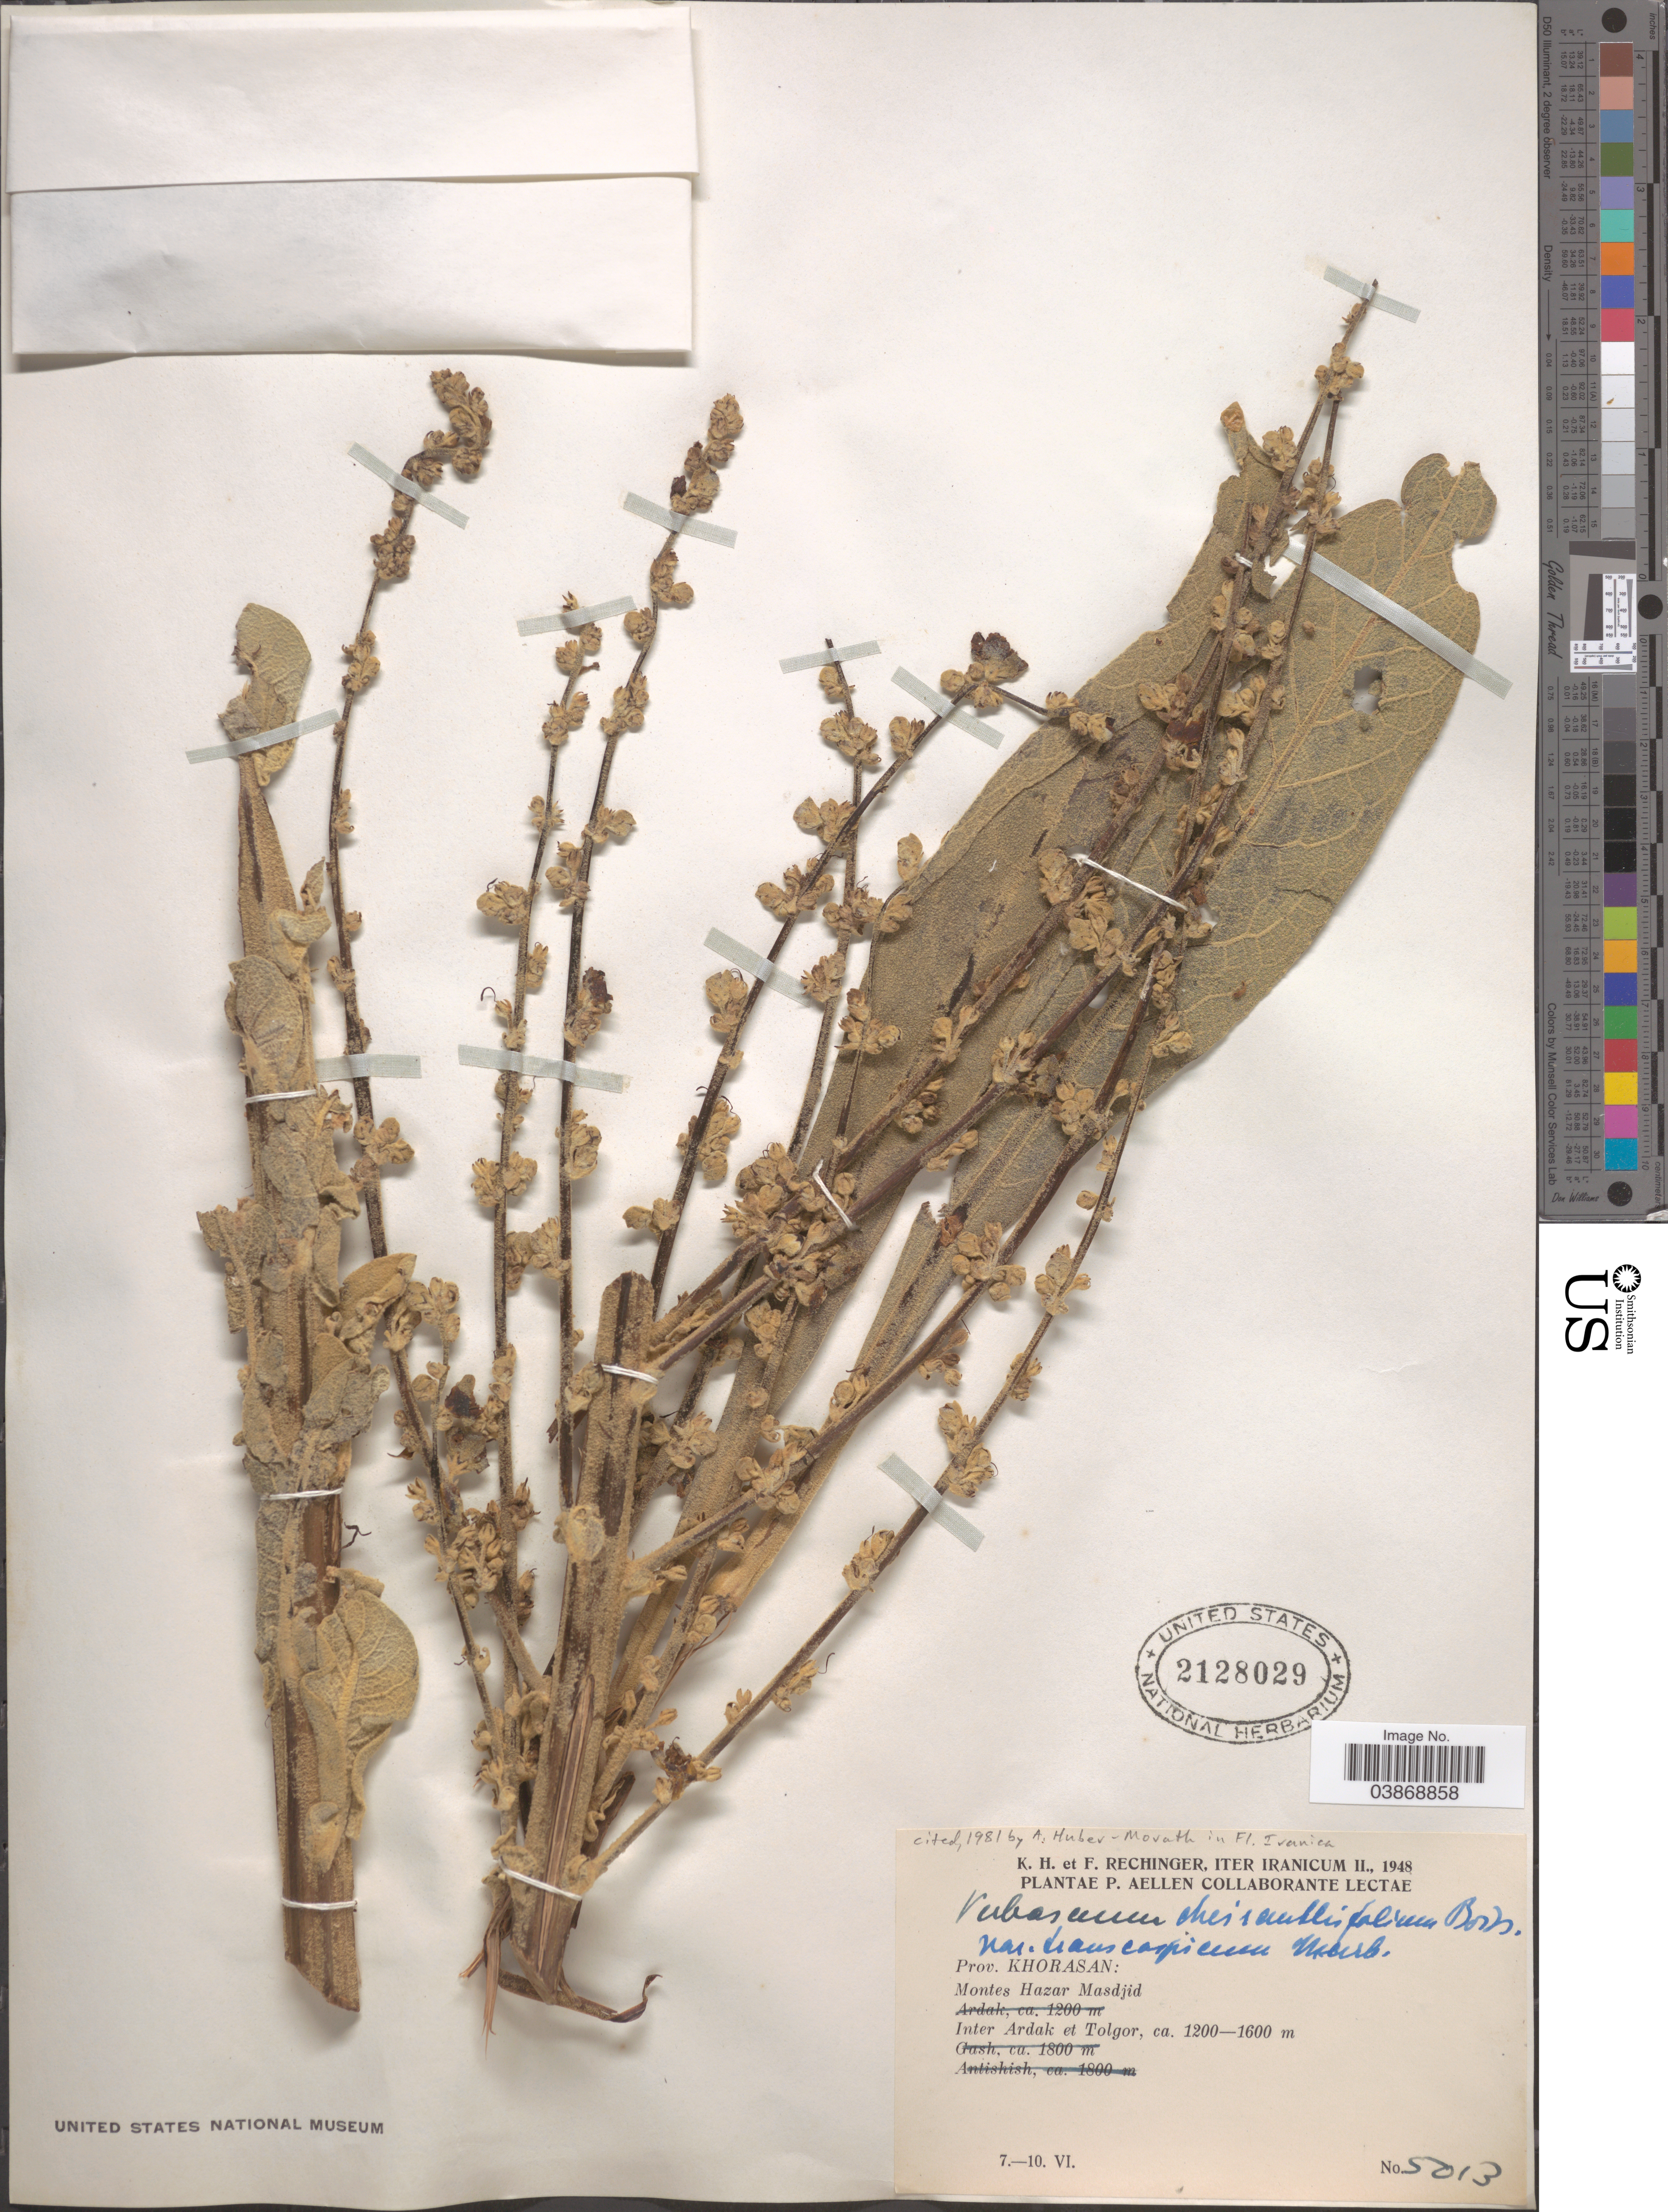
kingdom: Plantae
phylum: Tracheophyta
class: Magnoliopsida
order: Lamiales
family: Scrophulariaceae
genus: Verbascum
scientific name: Verbascum cheiranthifolium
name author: Boiss.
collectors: K. H. Rechinger & F. Rechinger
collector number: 5013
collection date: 1948-06-07/1948-06-10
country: Iran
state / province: Khorasan [obsolete]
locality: Prov. Khorasan: Montes Hazar Masdjid. Inter Ardak et Tolgor.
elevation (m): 1200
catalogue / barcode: US 2128029